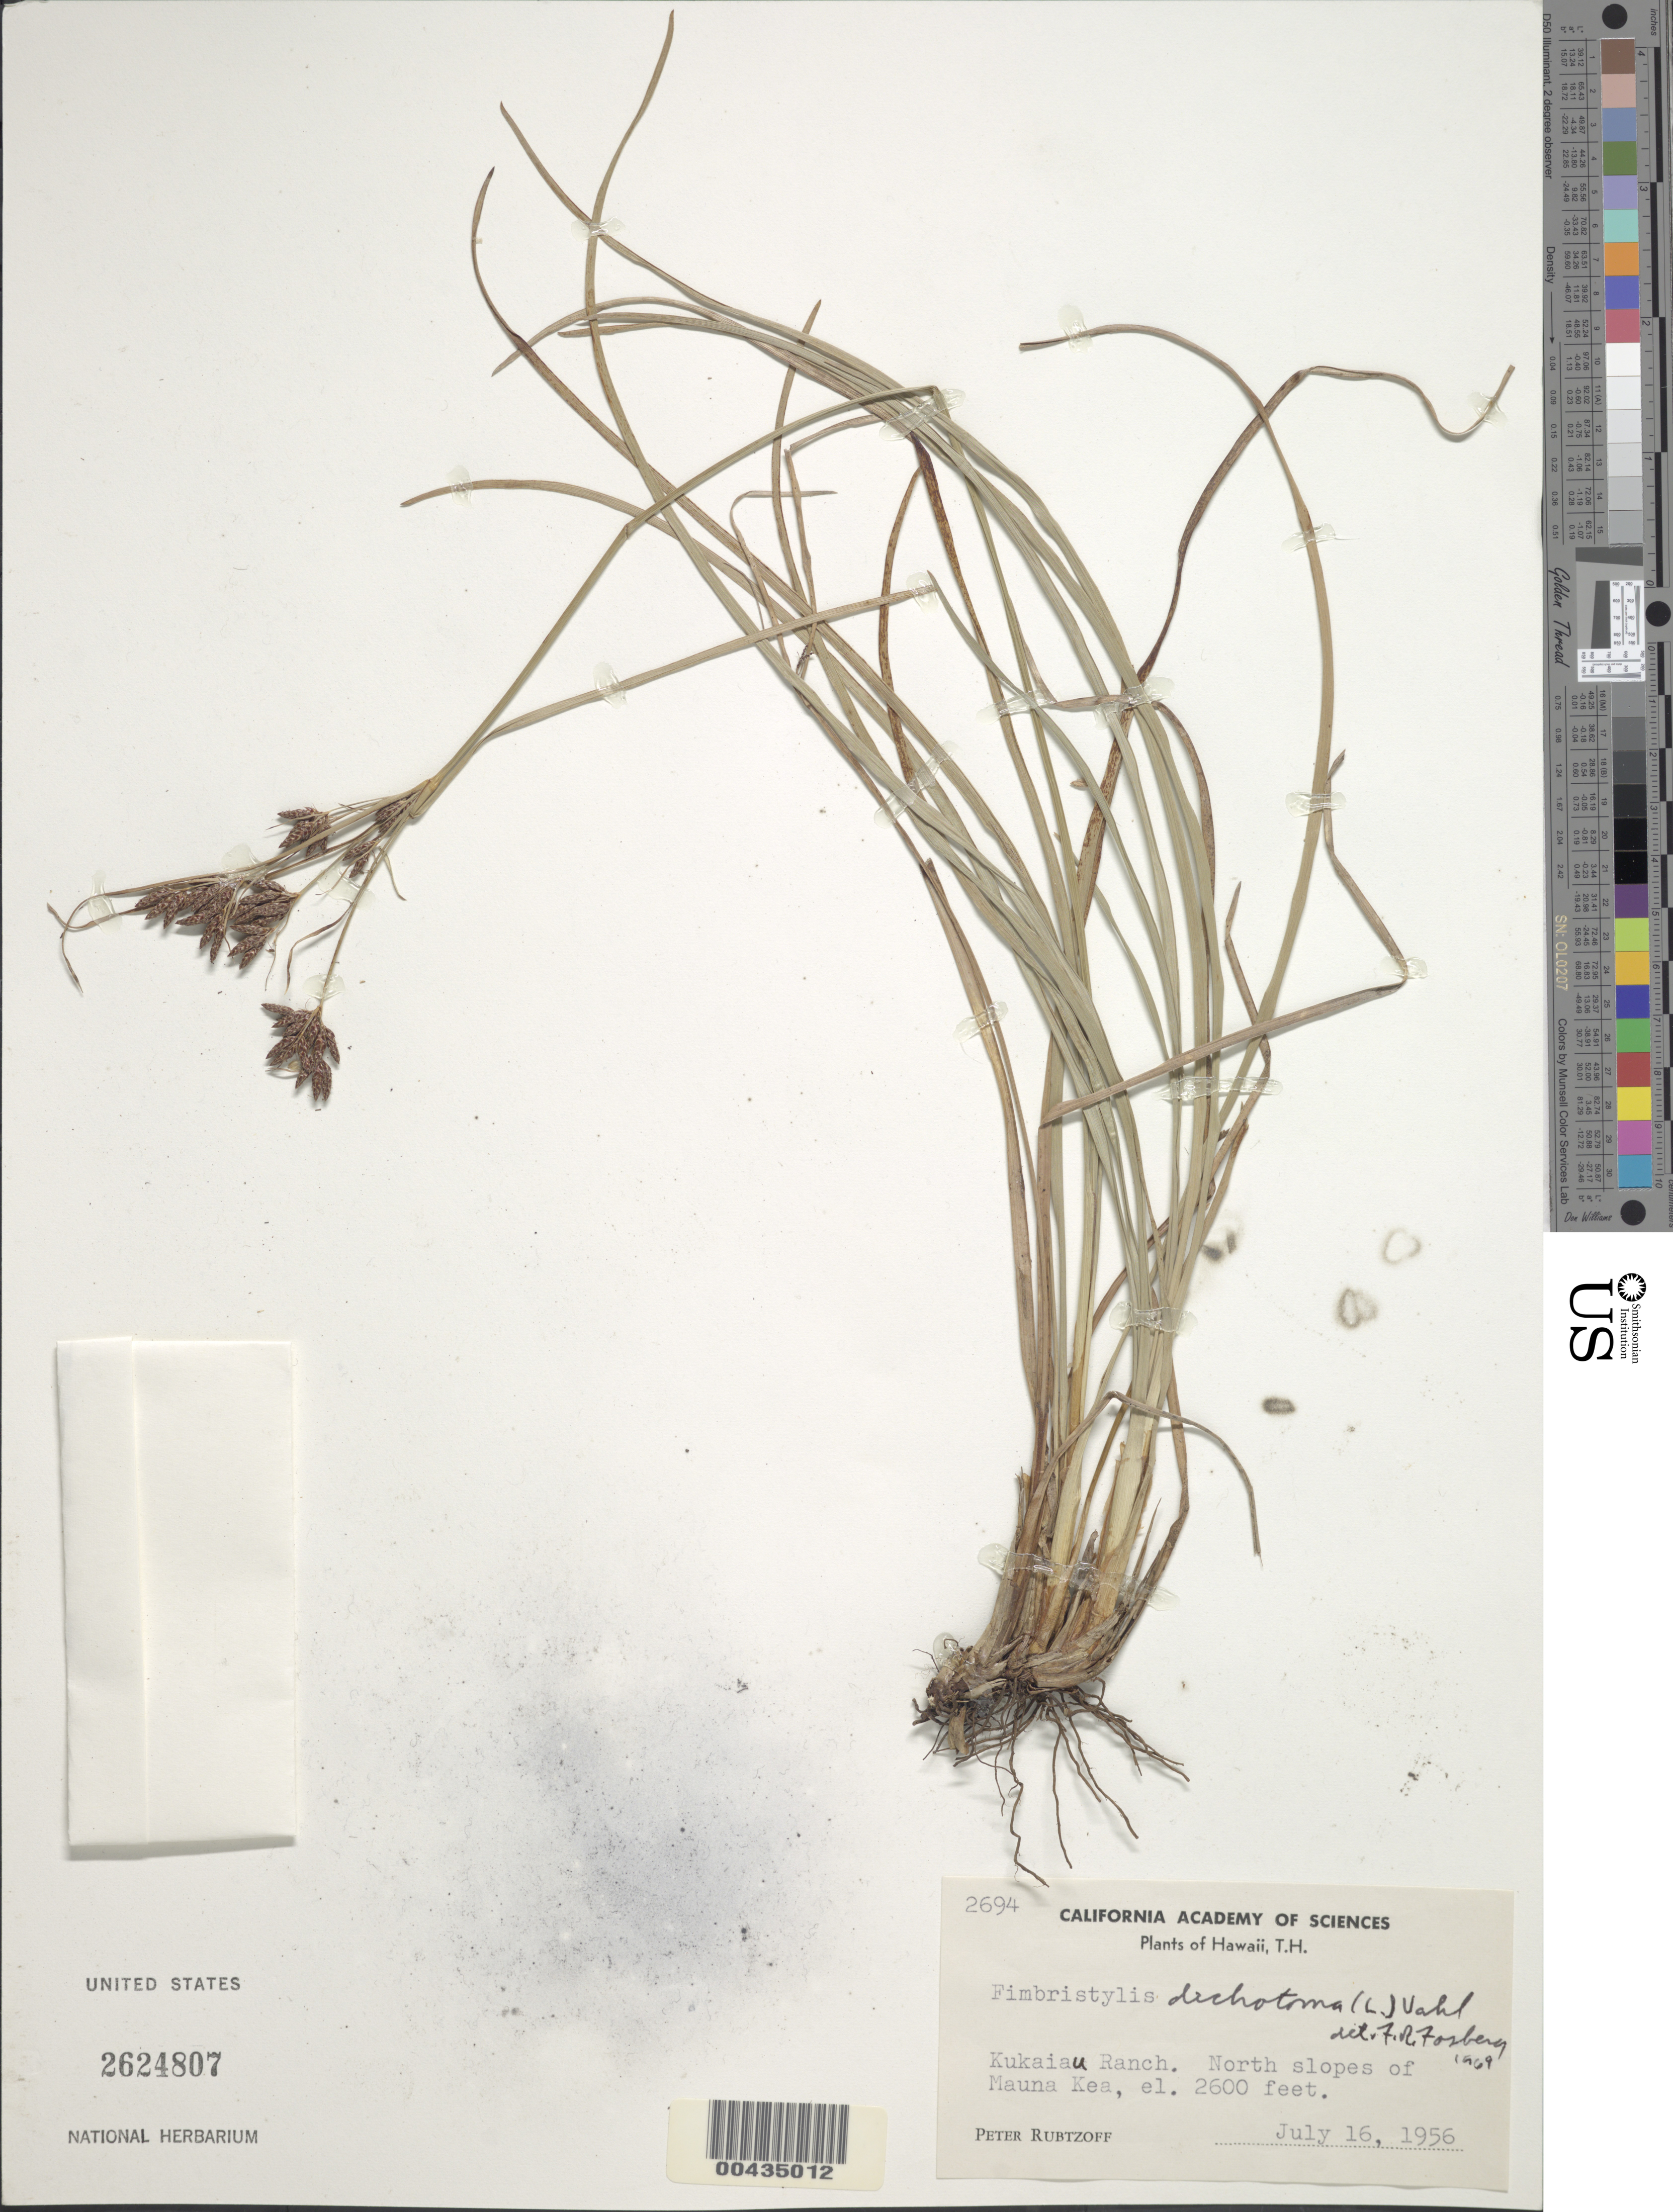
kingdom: Plantae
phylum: Tracheophyta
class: Liliopsida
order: Poales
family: Cyperaceae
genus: Fimbristylis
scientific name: Fimbristylis dichotoma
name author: (L.) Vahl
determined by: Fosberg, F. R.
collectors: P. Rubtzoff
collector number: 2694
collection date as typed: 16 Jul 1956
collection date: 1956-07-16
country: United States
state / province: Hawaii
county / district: Hawaii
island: Hawaii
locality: Kukaiau Ranch. N slopes of Mauna Kea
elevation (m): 792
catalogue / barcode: US 2624807